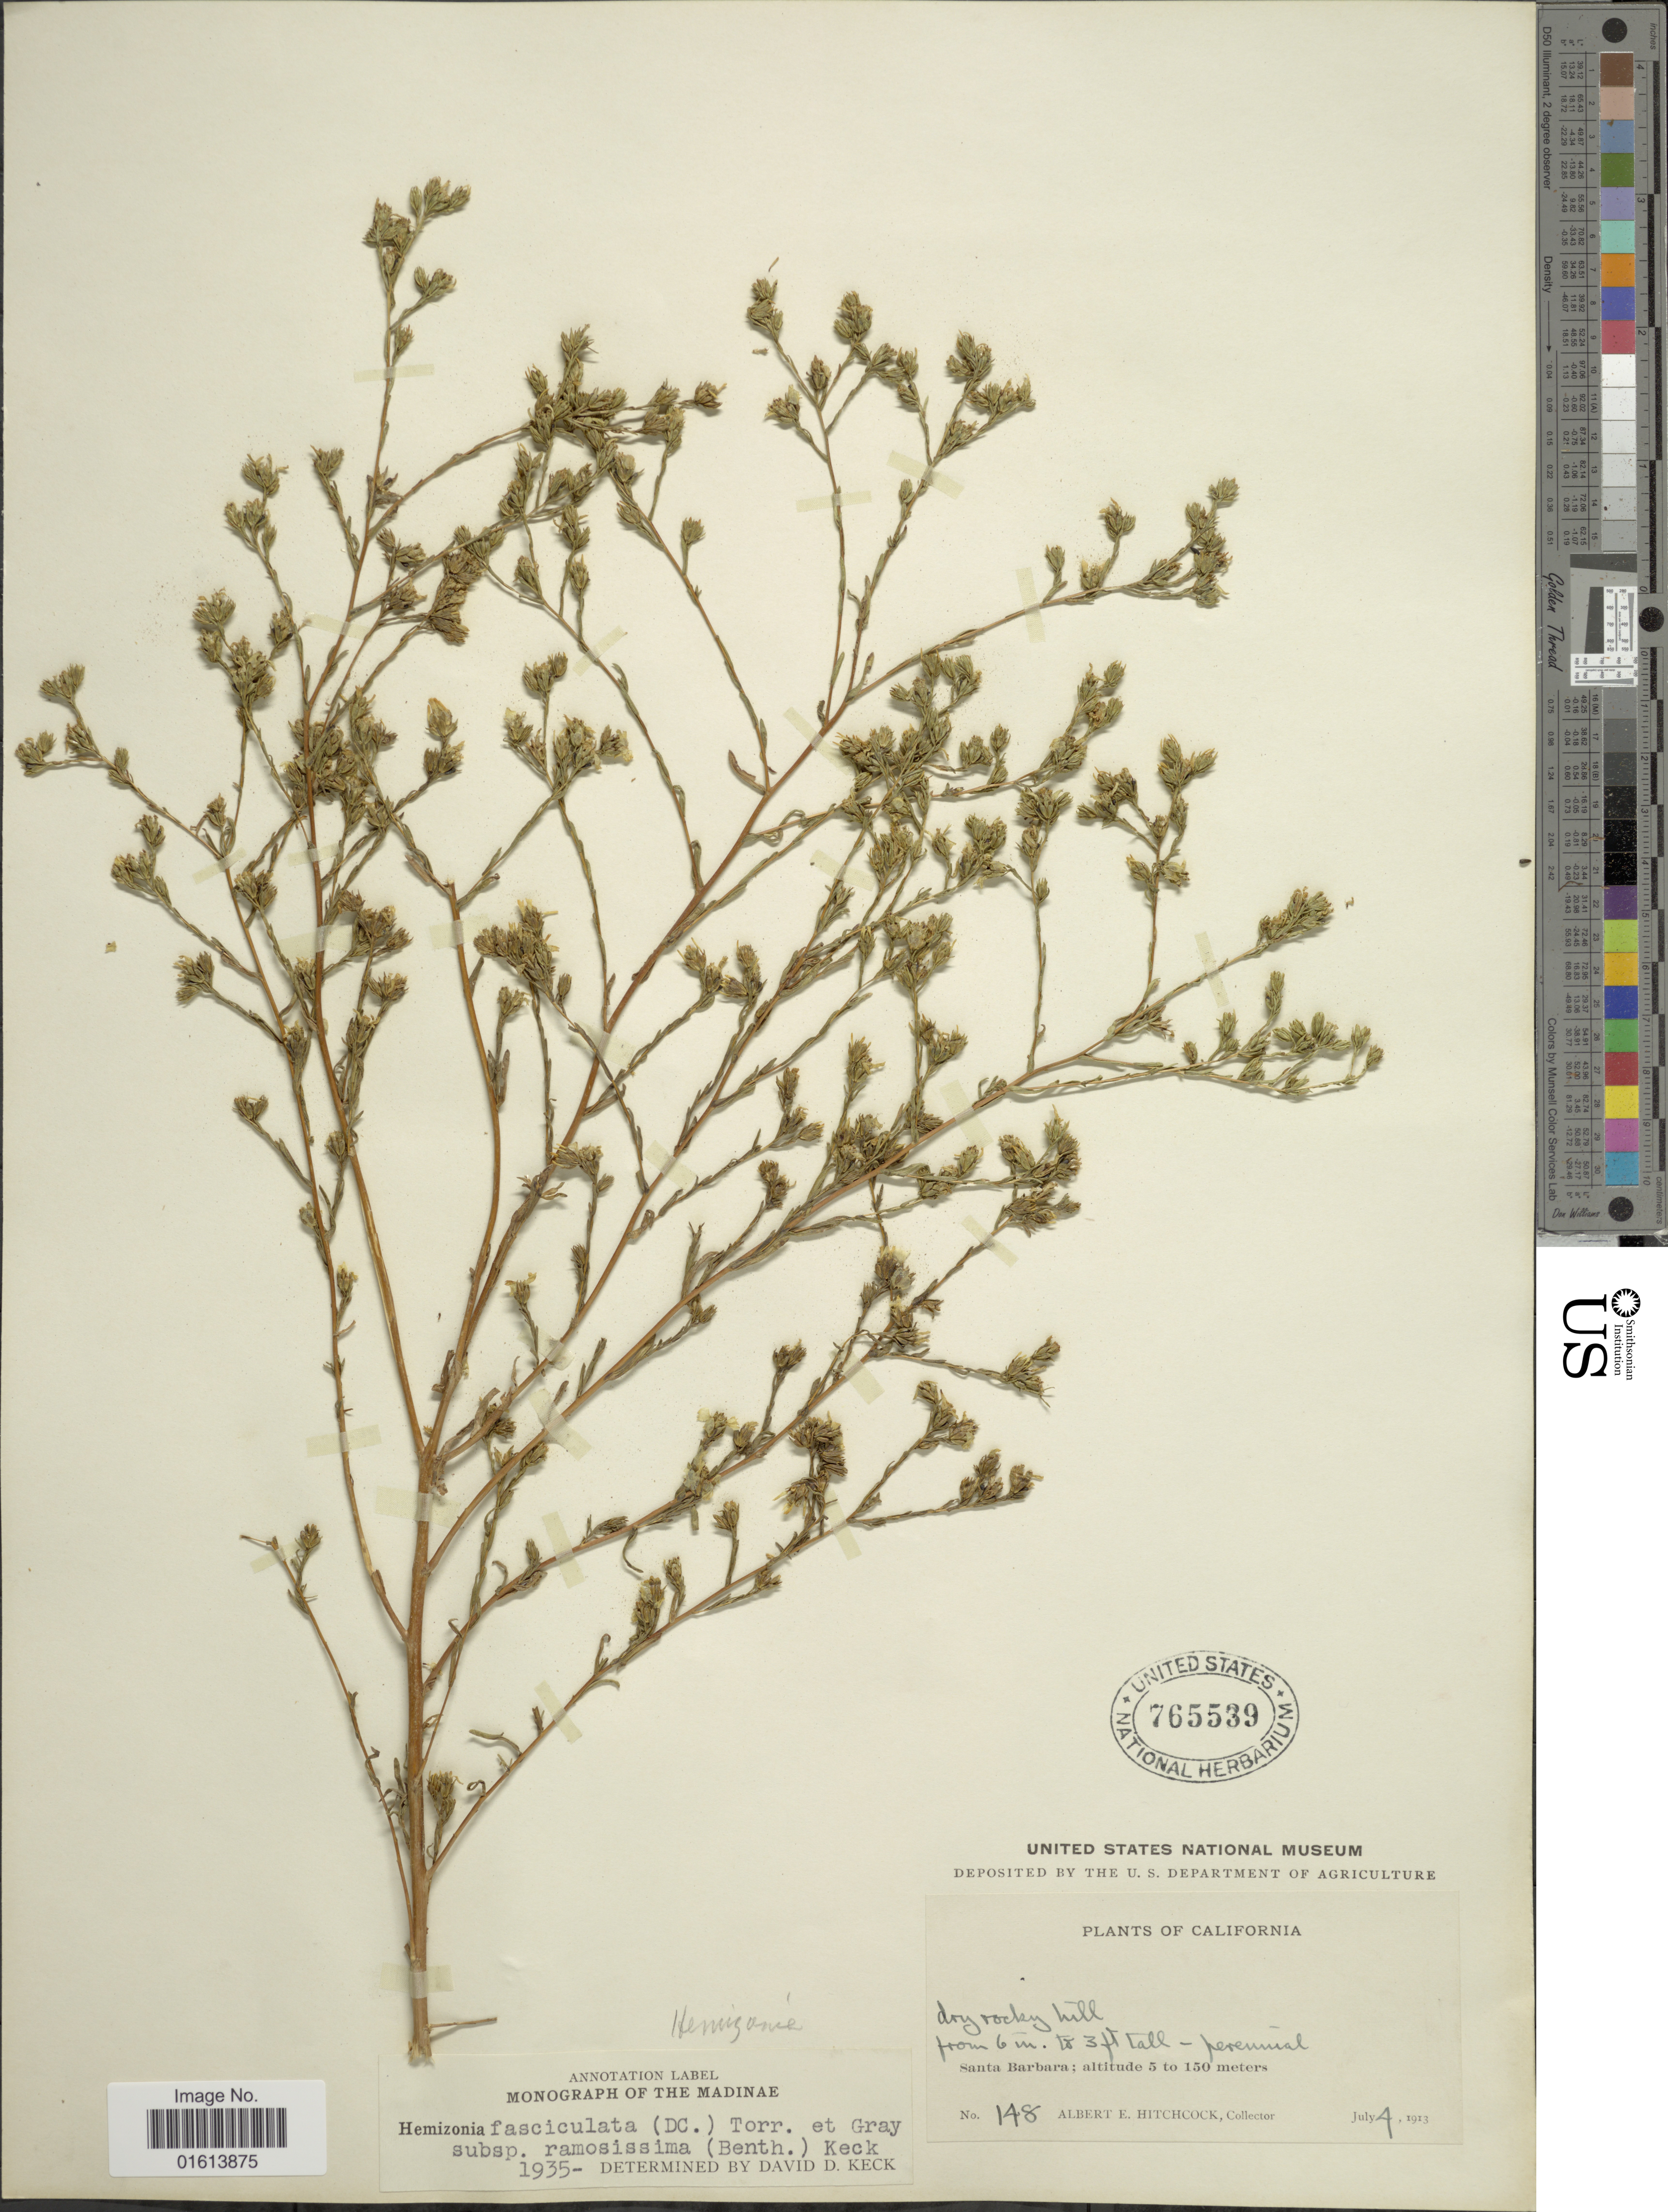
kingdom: Plantae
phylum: Tracheophyta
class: Magnoliopsida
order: Asterales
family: Asteraceae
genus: Hemizonia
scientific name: Hemizonia fasciculata subsp. ramosissima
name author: (Benth.) D.D. Keck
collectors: A. S. Hitchcock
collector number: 148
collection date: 1913-07-04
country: United States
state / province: California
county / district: Santa Barbara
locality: California.. Santa Barbara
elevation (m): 5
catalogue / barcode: US 765539